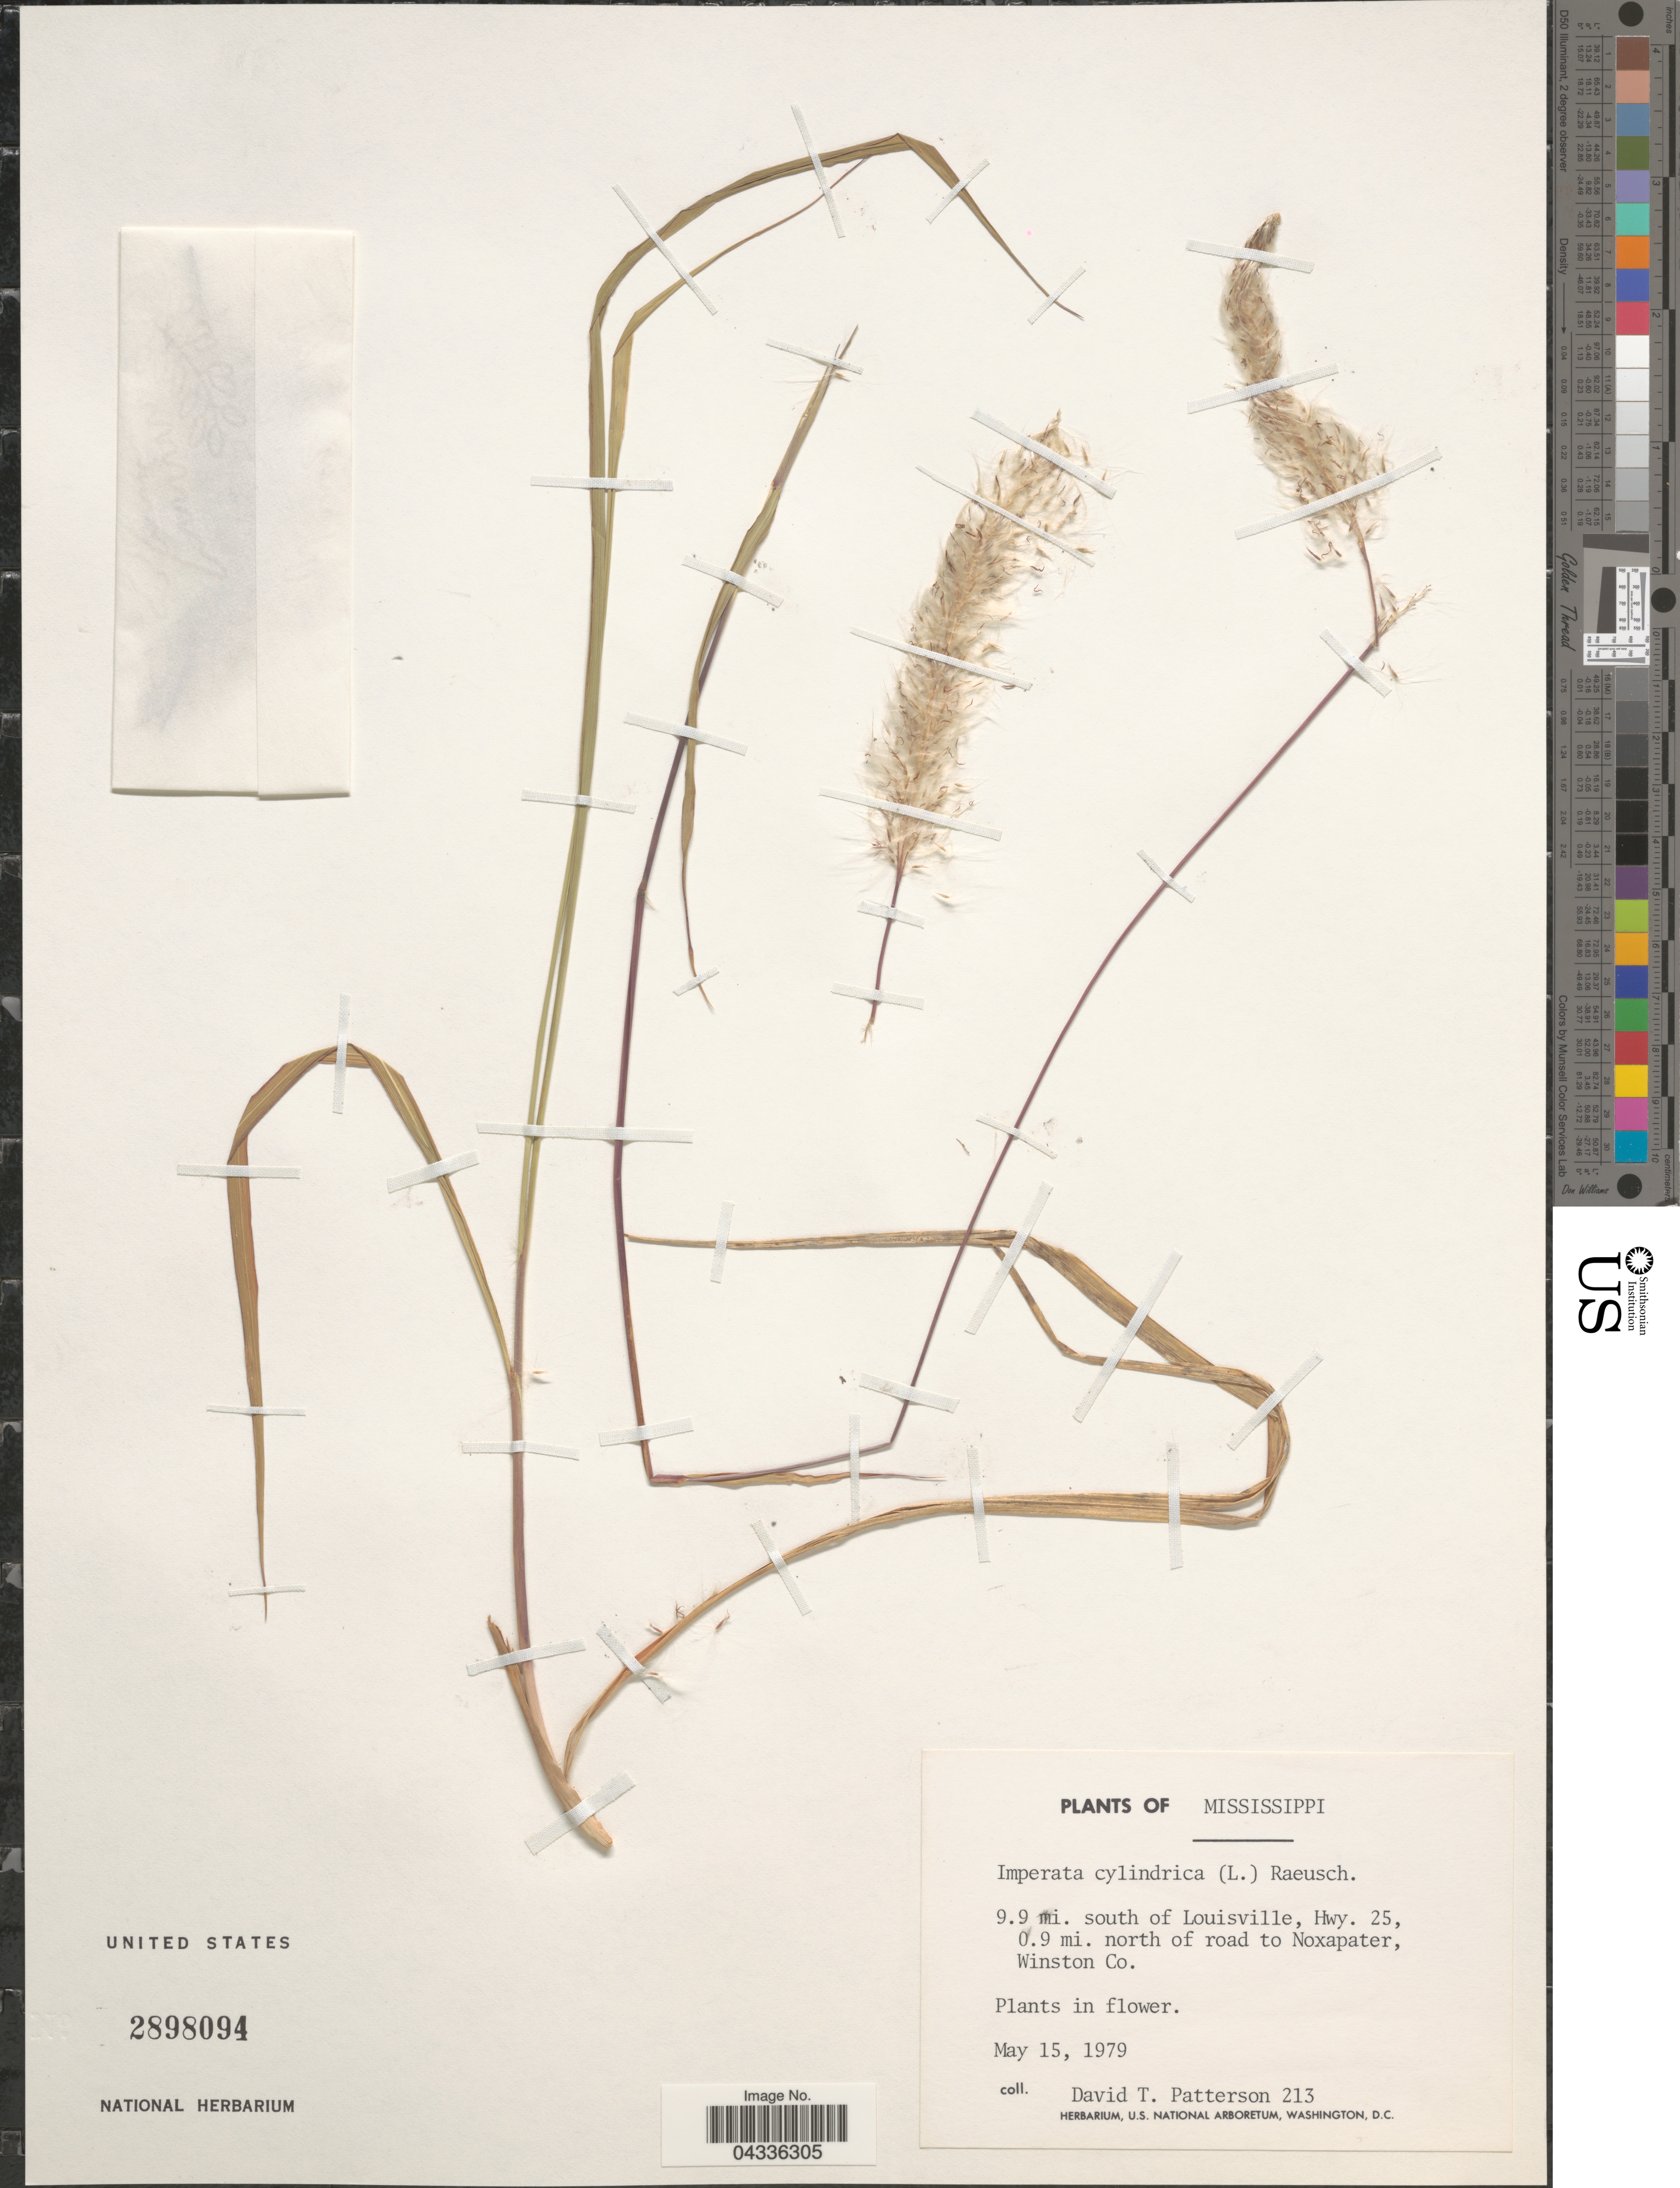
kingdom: Plantae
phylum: Tracheophyta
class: Liliopsida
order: Poales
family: Poaceae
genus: Imperata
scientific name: Imperata cylindrica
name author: (L.) P. Beauv.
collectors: D. Patterson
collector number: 213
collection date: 1979-05-15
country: United States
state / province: Mississippi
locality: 9.9 mi. south of Louisville, Hwy. 25, 0.9 mi. north of road to Noxapater, Winston Co.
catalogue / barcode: US 2898094